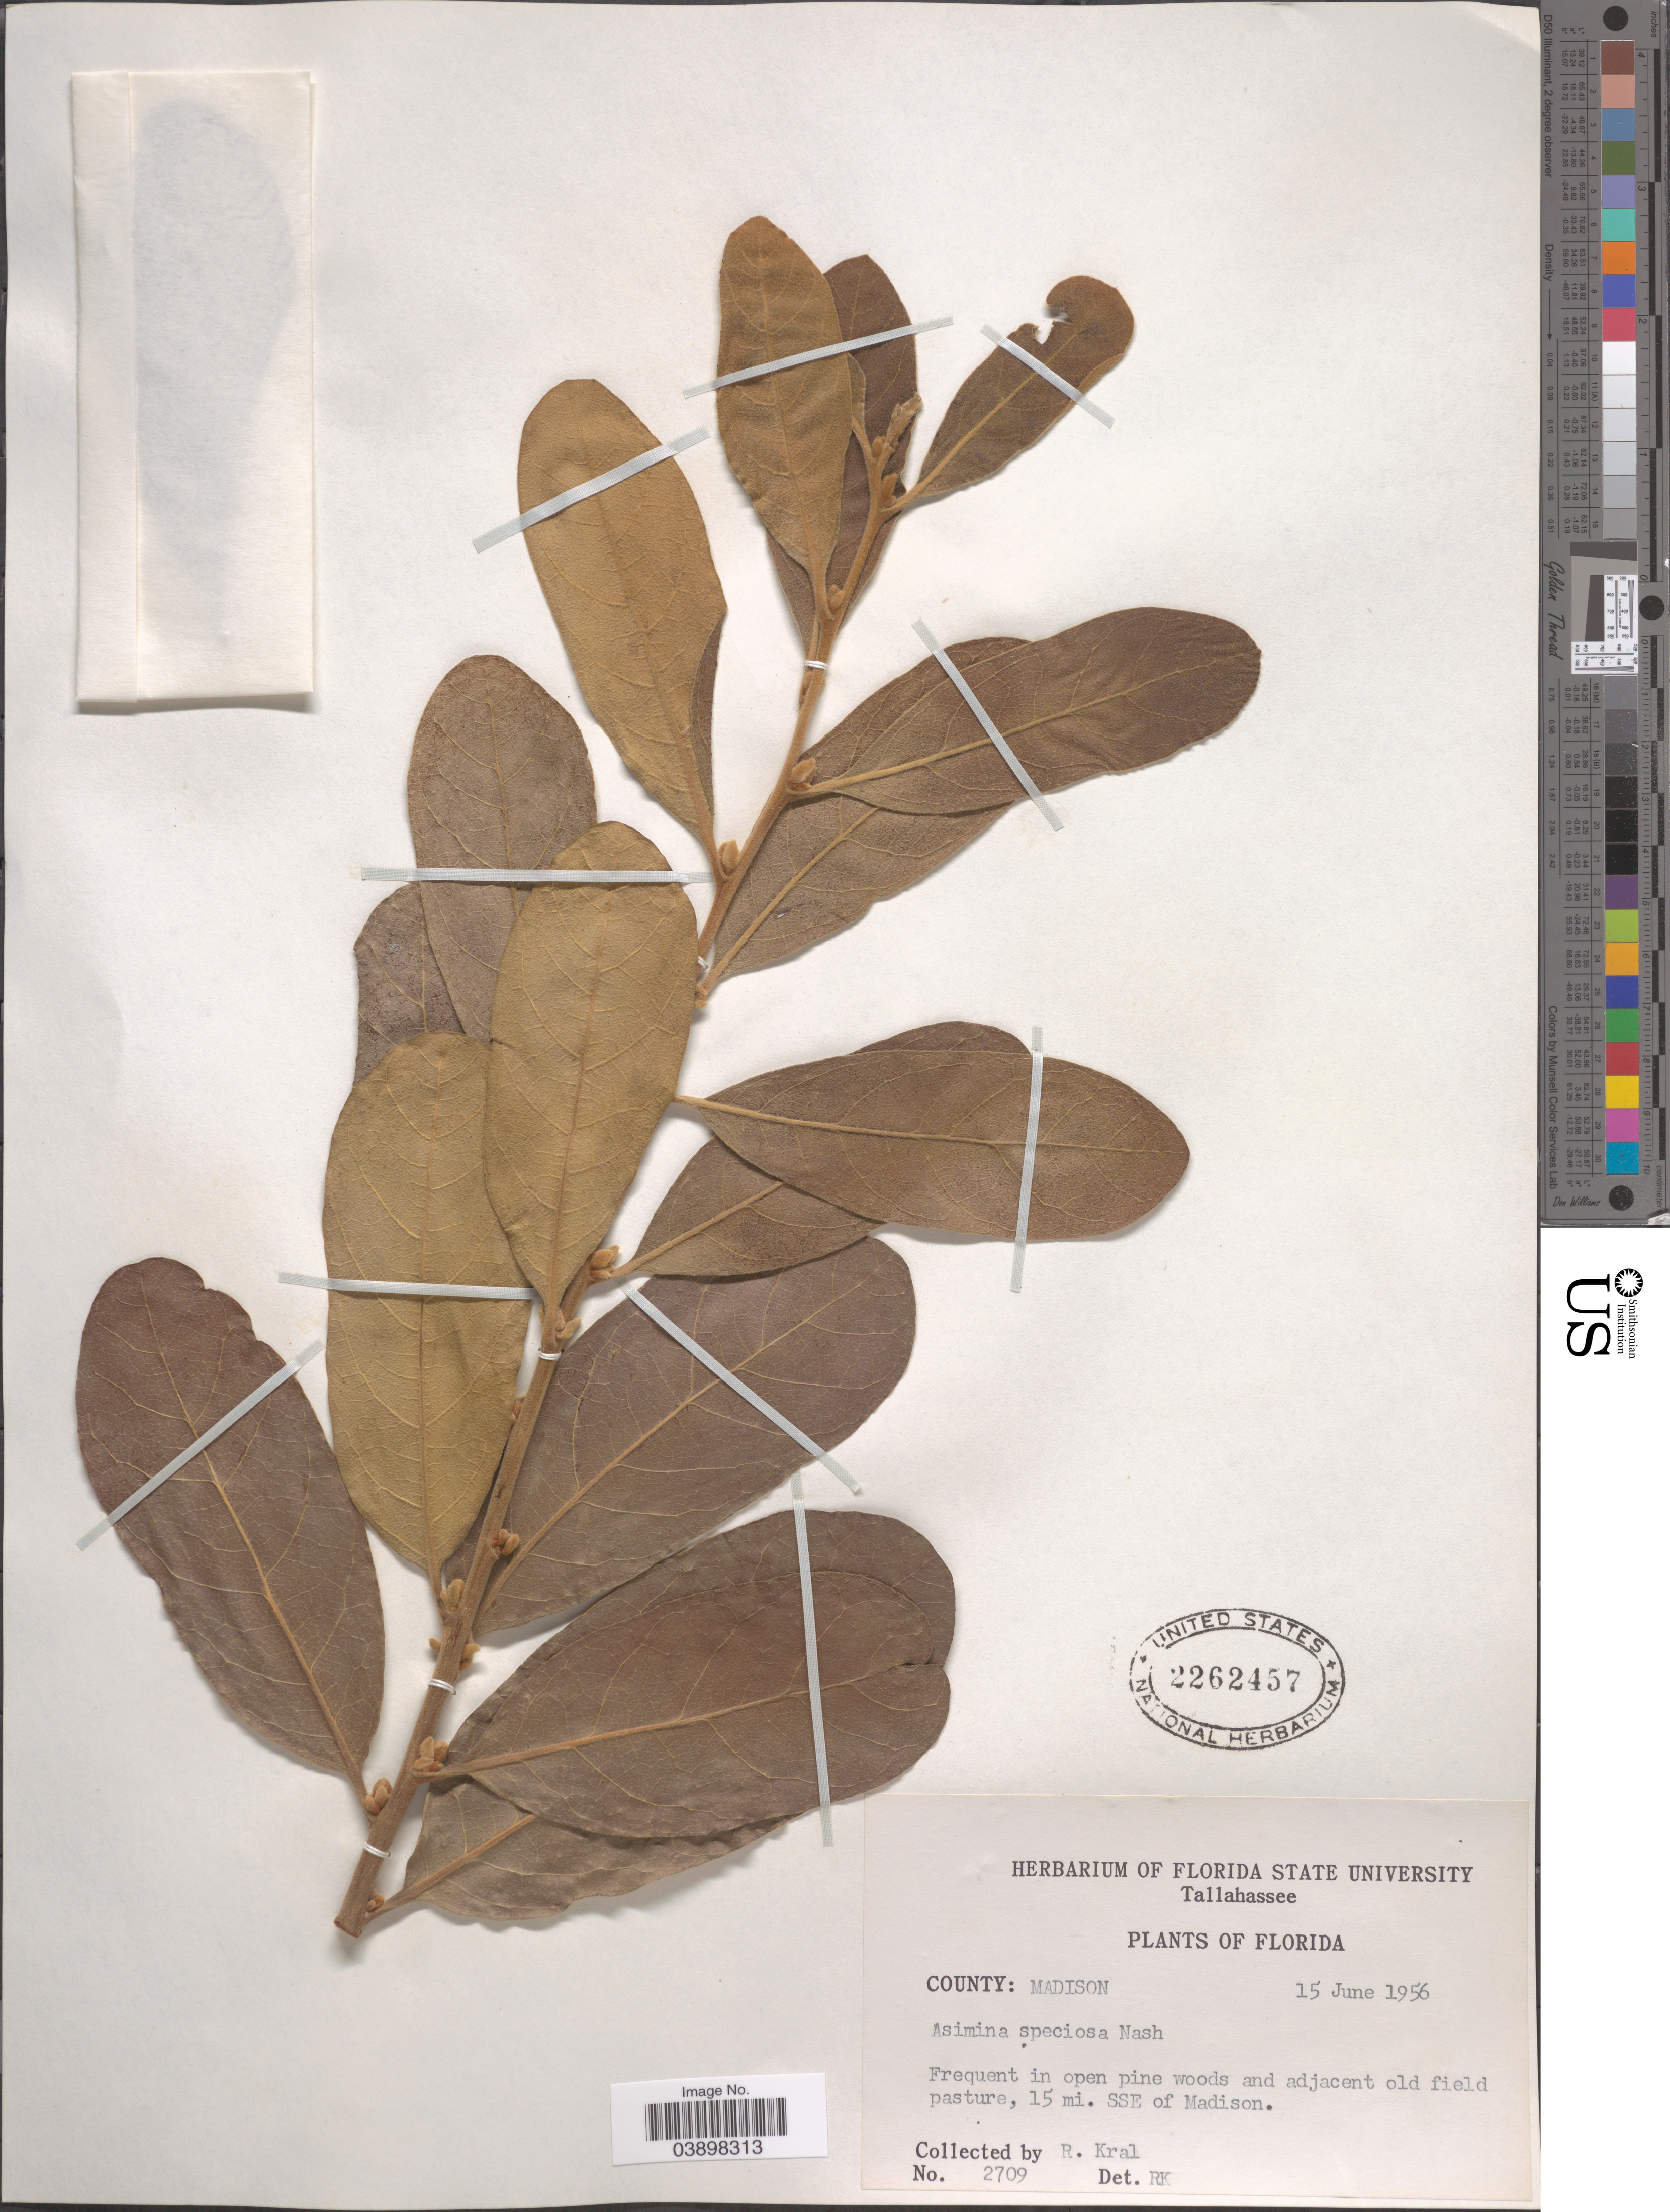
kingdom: Plantae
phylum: Tracheophyta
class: Magnoliopsida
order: Magnoliales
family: Annonaceae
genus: Asimina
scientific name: Asimina speciosa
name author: Nash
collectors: R. Kral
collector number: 2709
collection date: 1956-06-15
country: United States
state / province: Florida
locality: County: Madison. 15 mi. SSE of Madison.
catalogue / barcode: US 2262457